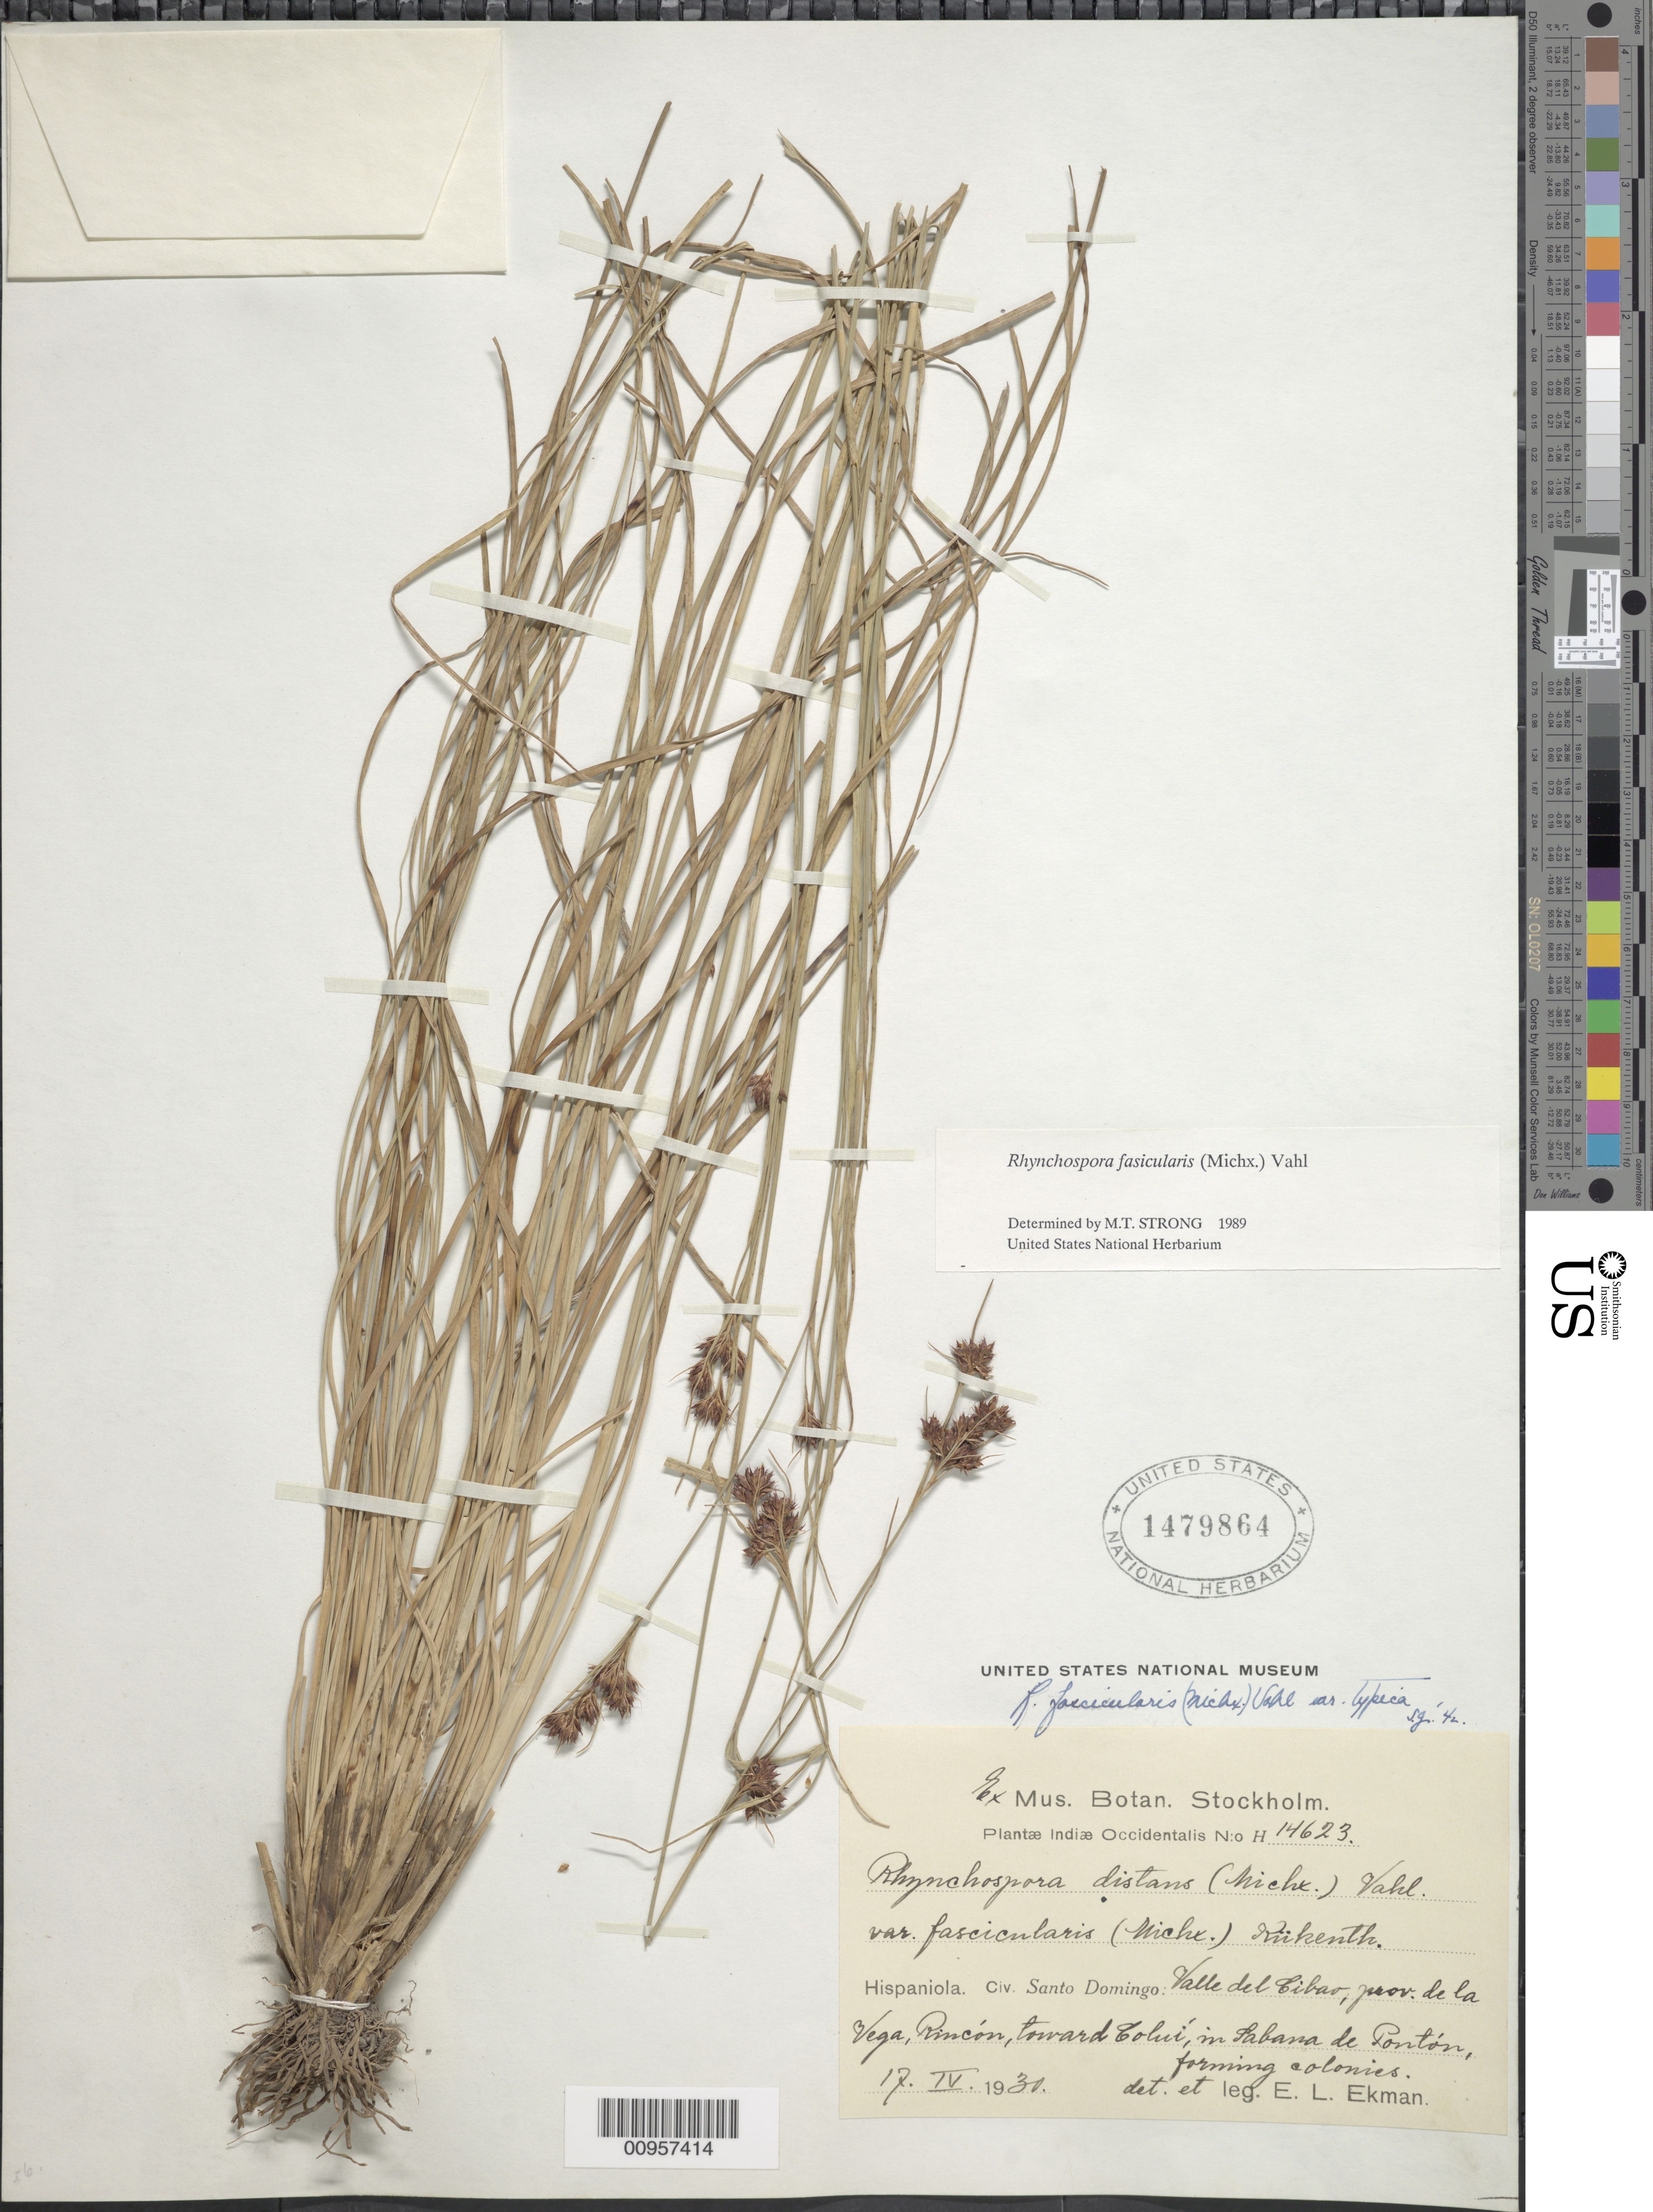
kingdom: Plantae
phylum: Tracheophyta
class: Liliopsida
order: Poales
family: Cyperaceae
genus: Rhynchospora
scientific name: Rhynchospora fascicularis subsp. fascicularis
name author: (Michx.) Vahl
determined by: Strong, M. T., (US), Smithsonian Institution - National Museum of Natural History (UNITED STATES)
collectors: E. L. Ekman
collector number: H 14623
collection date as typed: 17 Apr 1930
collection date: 1930-04-17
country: Dominican Republic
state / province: La Vega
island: Hispaniola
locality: Valle de Cibao, Rincón, toward Coluí, in Sabana de Pontón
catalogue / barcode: US 1479864